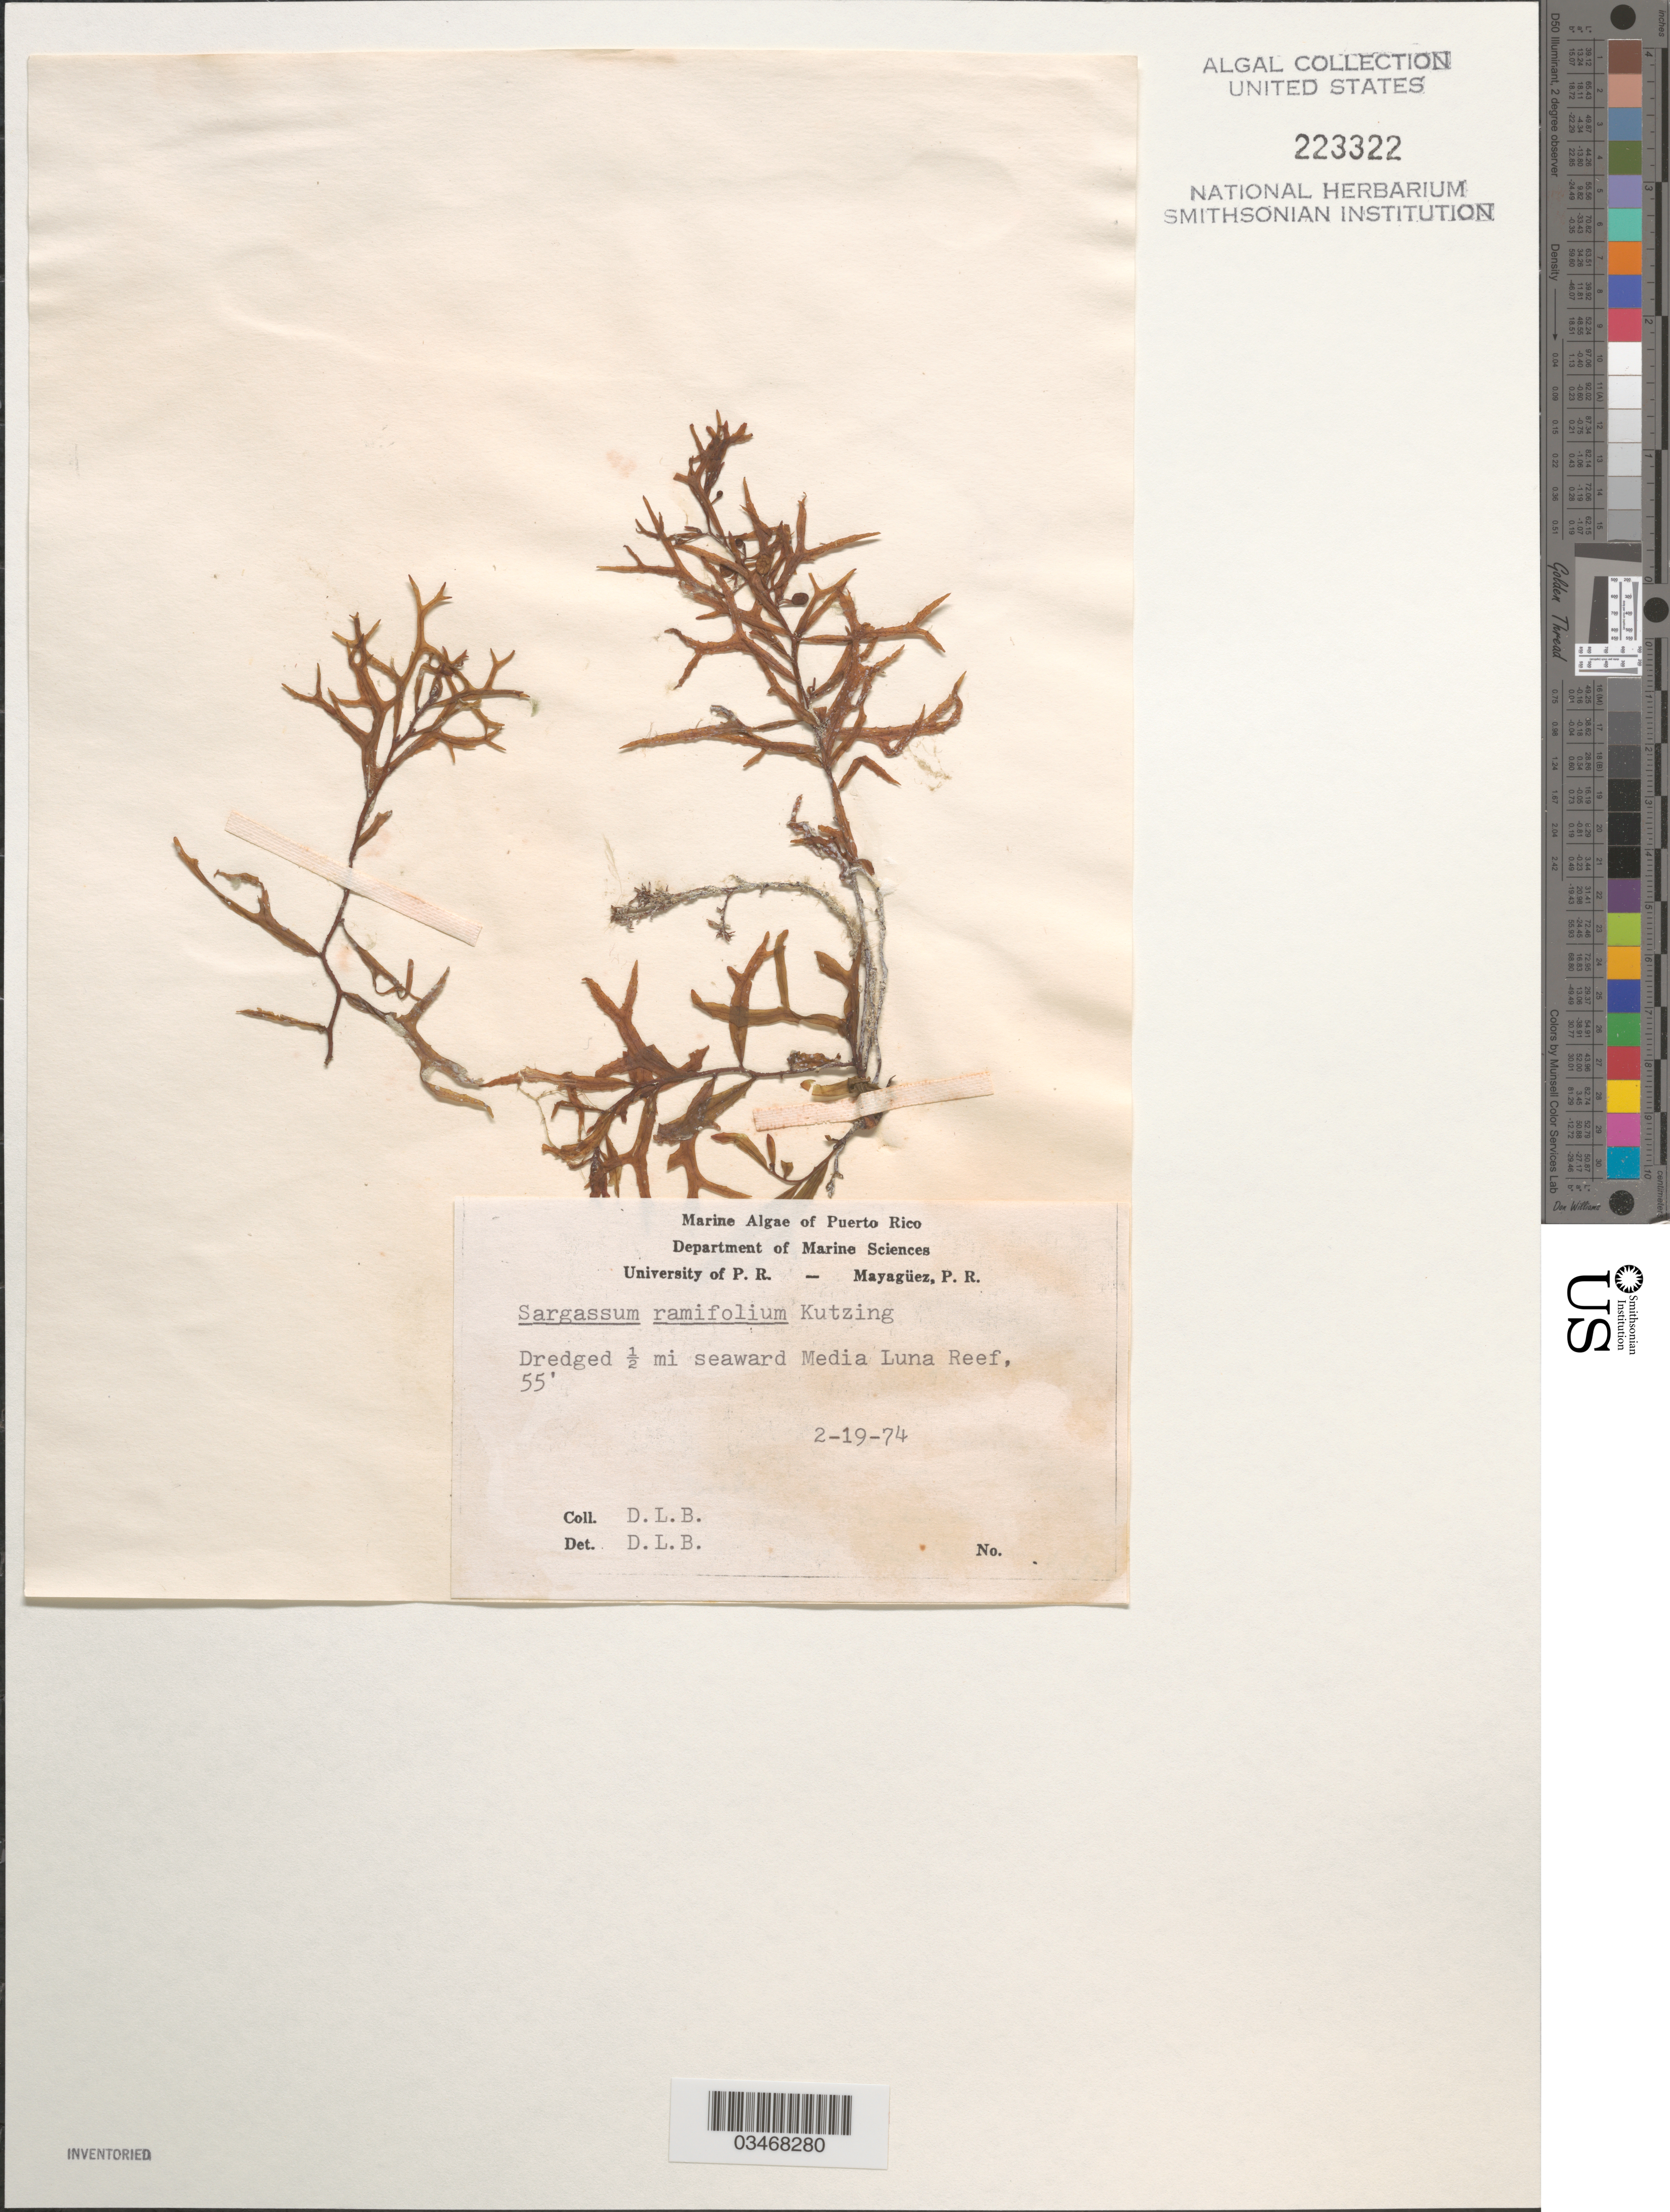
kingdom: Chromista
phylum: Ochrophyta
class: Phaeophyceae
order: Fucales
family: Sargassaceae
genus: Sargassum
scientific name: Sargassum ramifolium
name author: Kütz.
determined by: Ballantine, D. L.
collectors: D.L. Ballantine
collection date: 1974-02-19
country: Puerto Rico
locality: Dredged 1/2 mi seaward Media Luna Reef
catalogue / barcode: US 223322